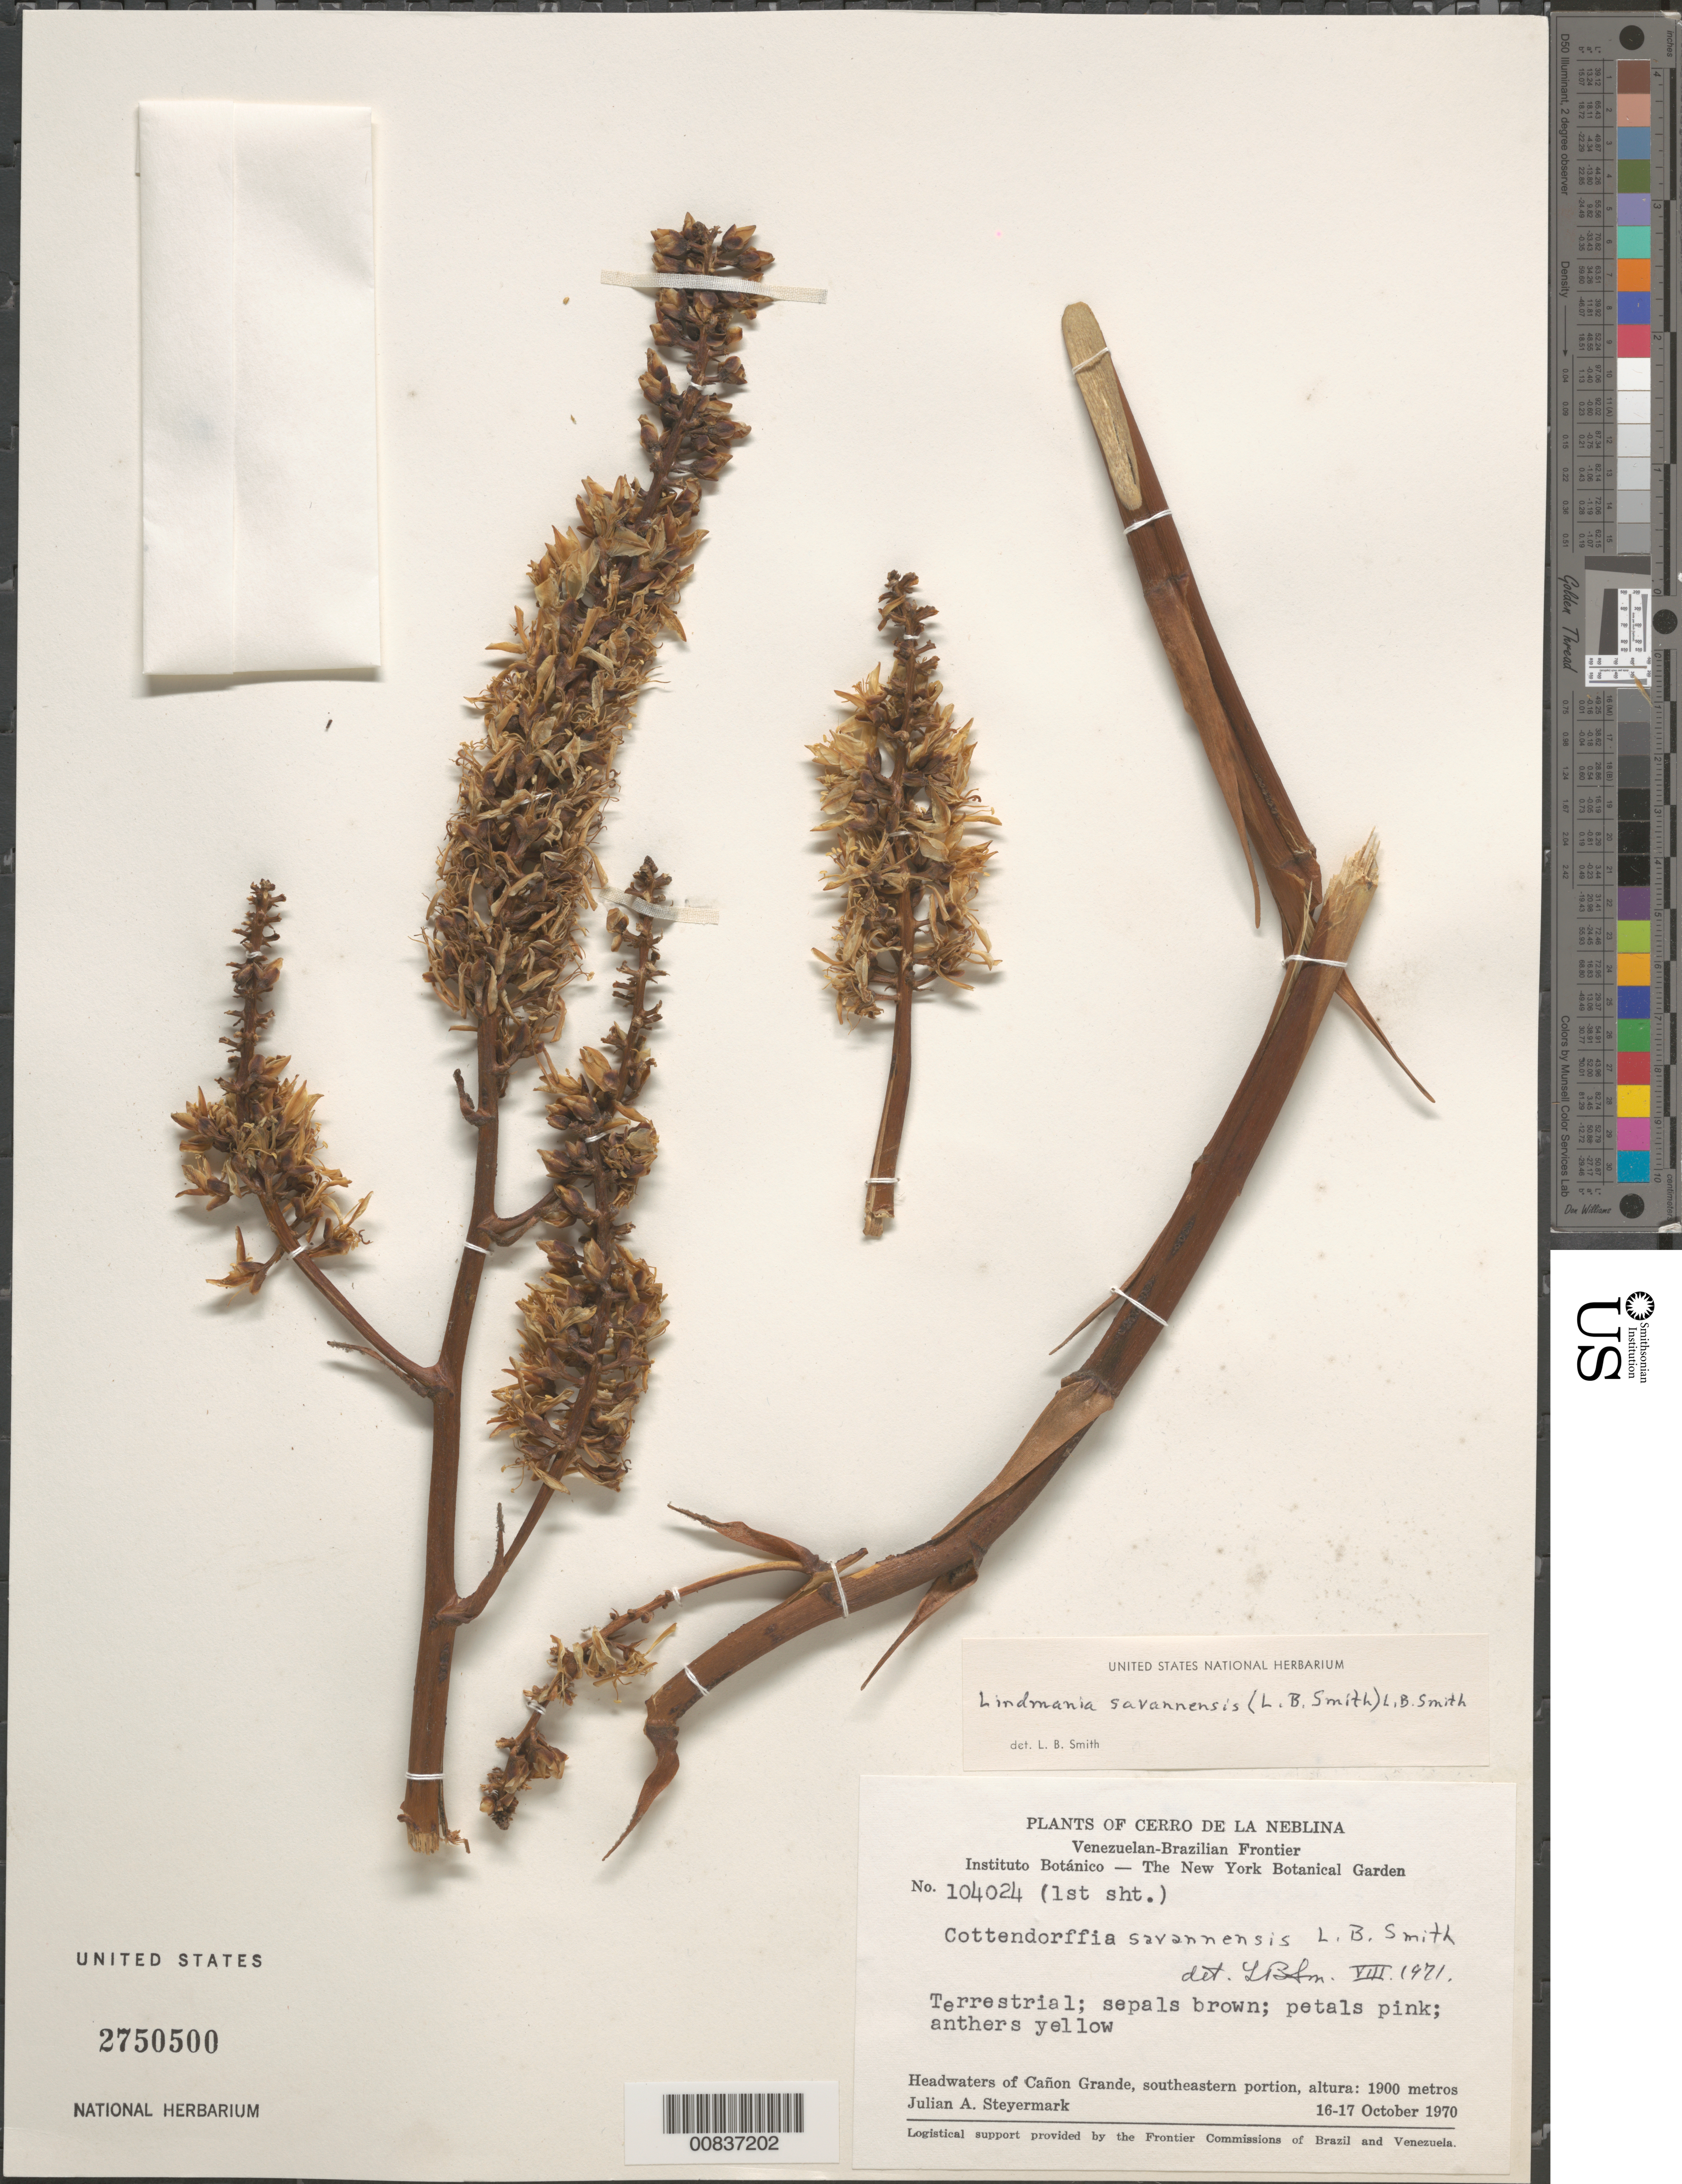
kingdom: Plantae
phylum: Tracheophyta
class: Liliopsida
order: Poales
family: Bromeliaceae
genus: Lindmania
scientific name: Lindmania savannensis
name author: (L.B. Sm.) L.B. Sm.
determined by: Smith, Lyman B., (US), NMNH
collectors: J. Steyermark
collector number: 104024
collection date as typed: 16-Oct-70 to 17-Oct-70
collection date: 1970-10-16/1970-10-17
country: Venezuela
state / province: Amazonas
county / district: Río Negro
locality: Cerro de La Neblina, headwaters of Cañon Grande, SE portion; Venezuelan-Brazilian frontier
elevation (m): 1900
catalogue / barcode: US 2750500